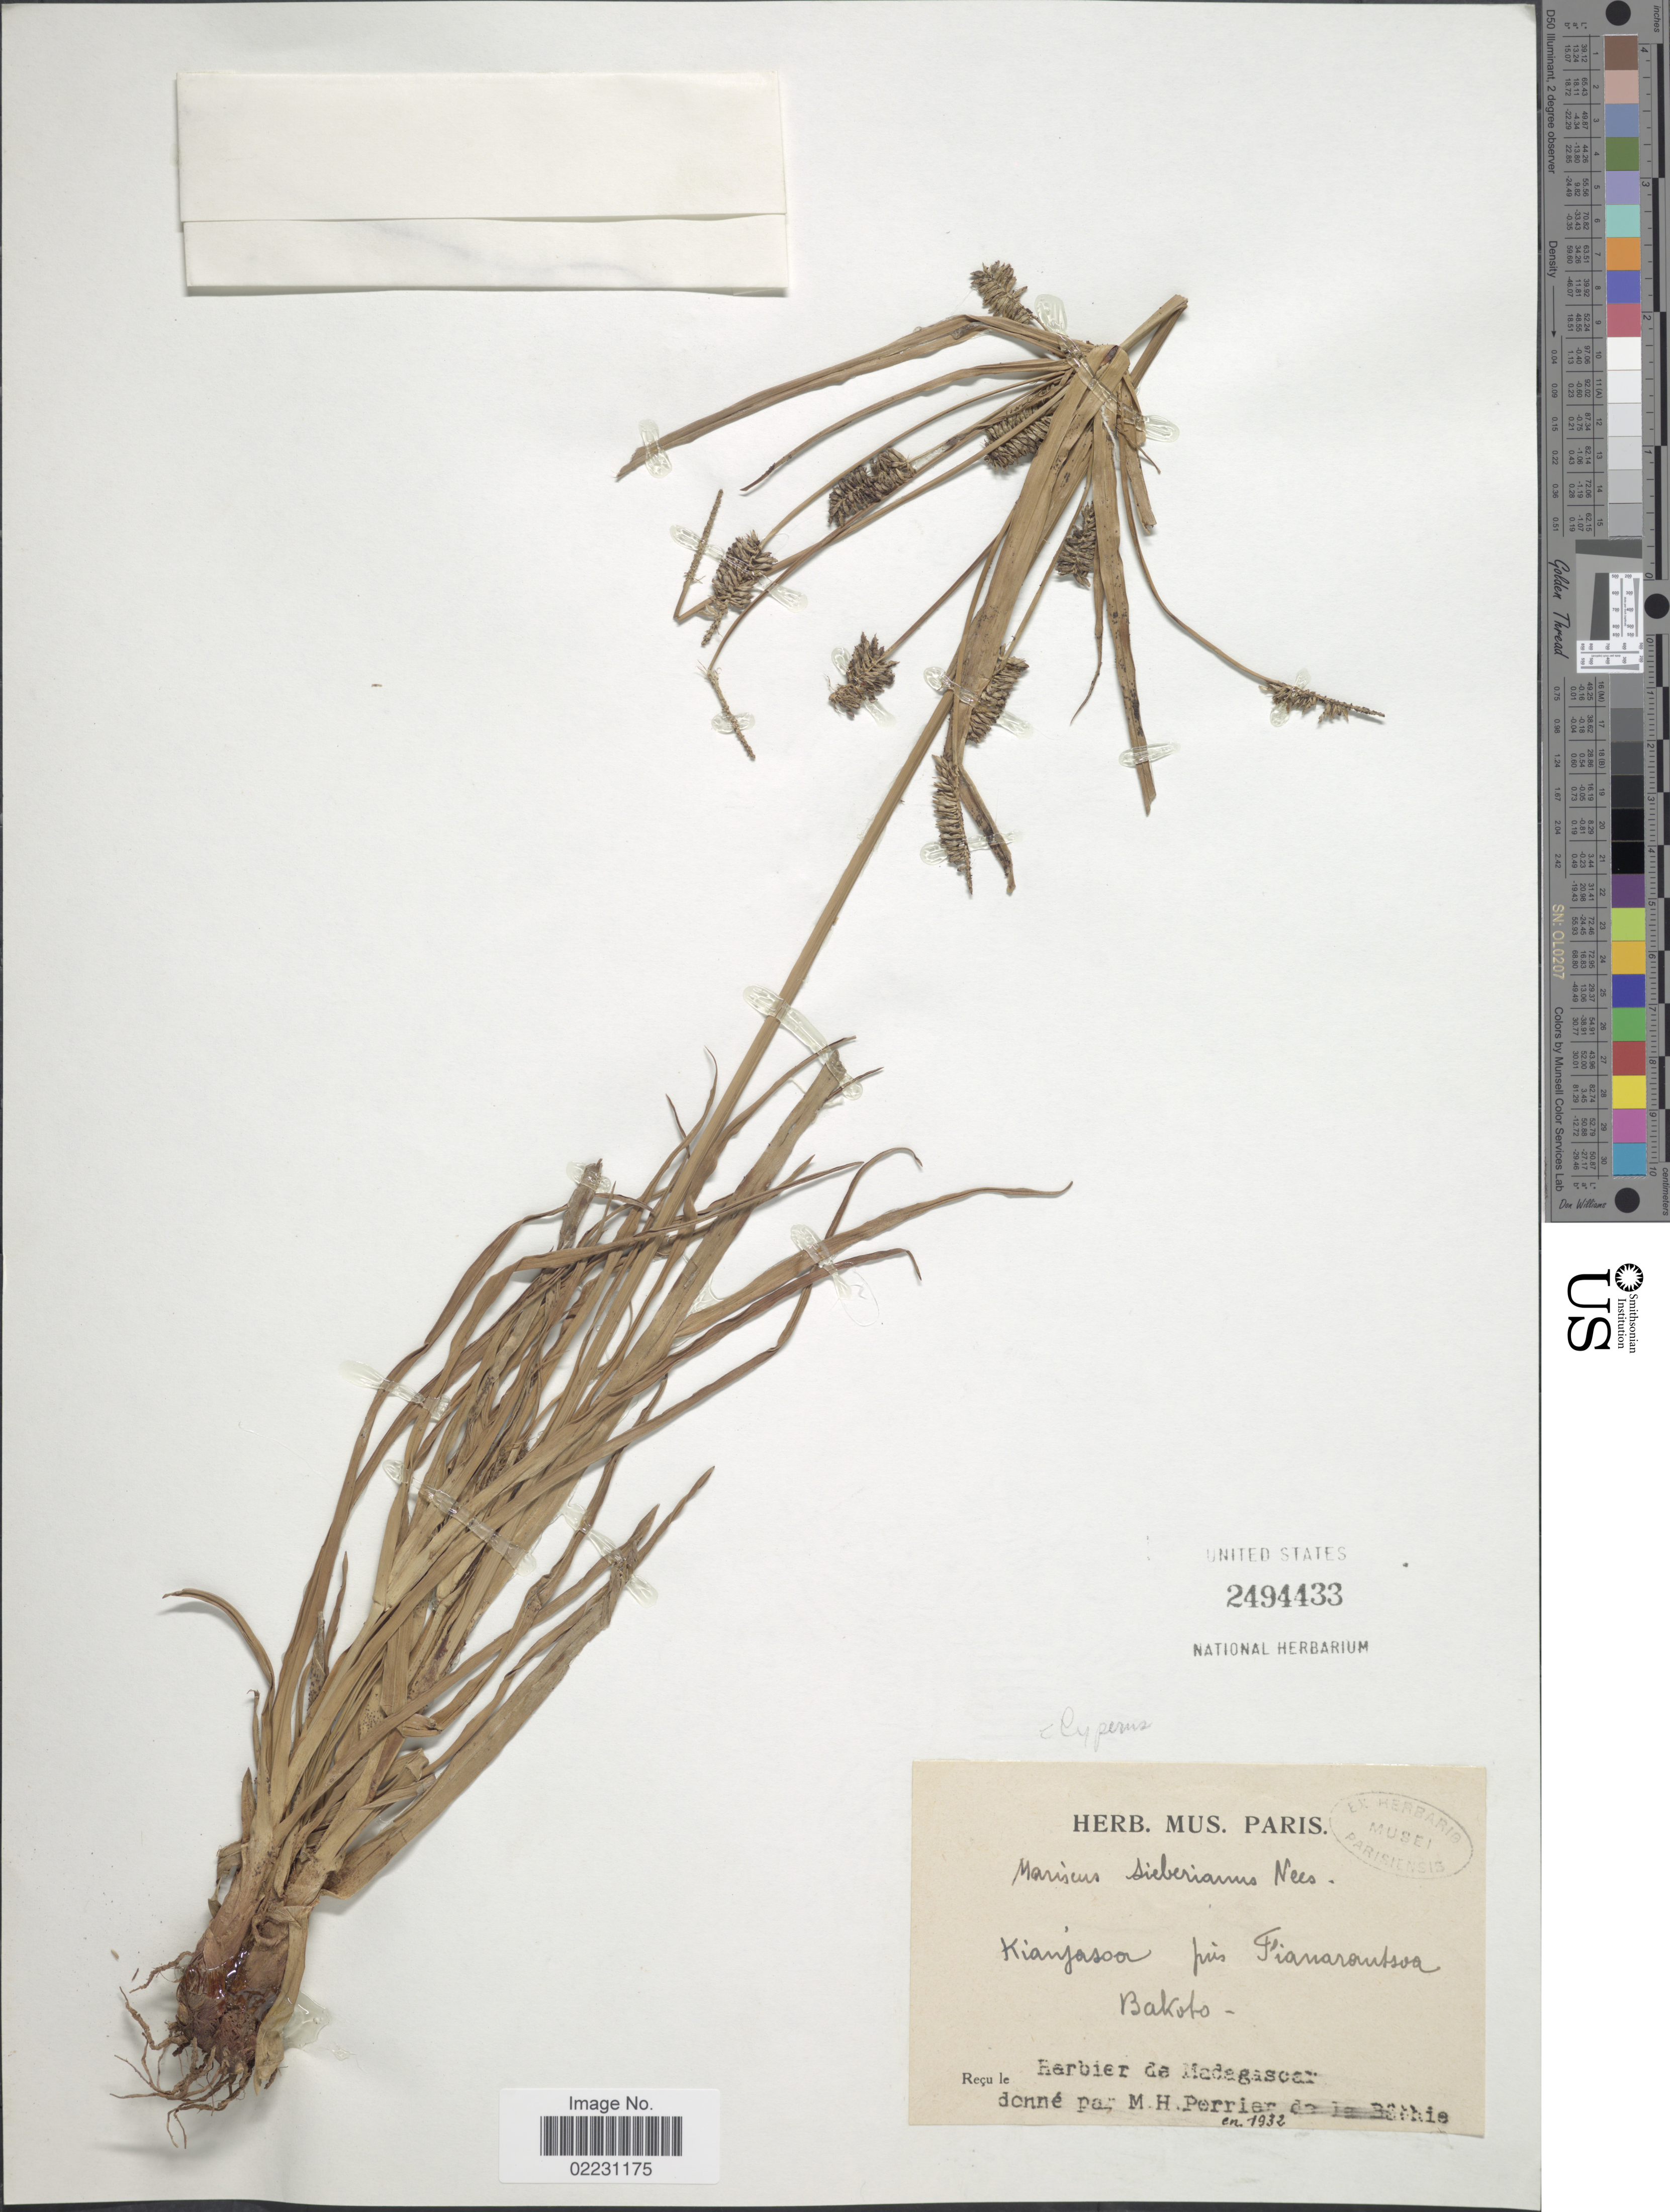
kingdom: Plantae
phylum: Tracheophyta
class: Liliopsida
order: Poales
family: Cyperaceae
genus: Cyperus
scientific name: Cyperus cyperoides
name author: (L.) Kuntze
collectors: H. Perrier de la Bâthie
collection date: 1932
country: Madagascar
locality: Kianjasoor pres Fianarantsoa. Bakoto.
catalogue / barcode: US 2494433